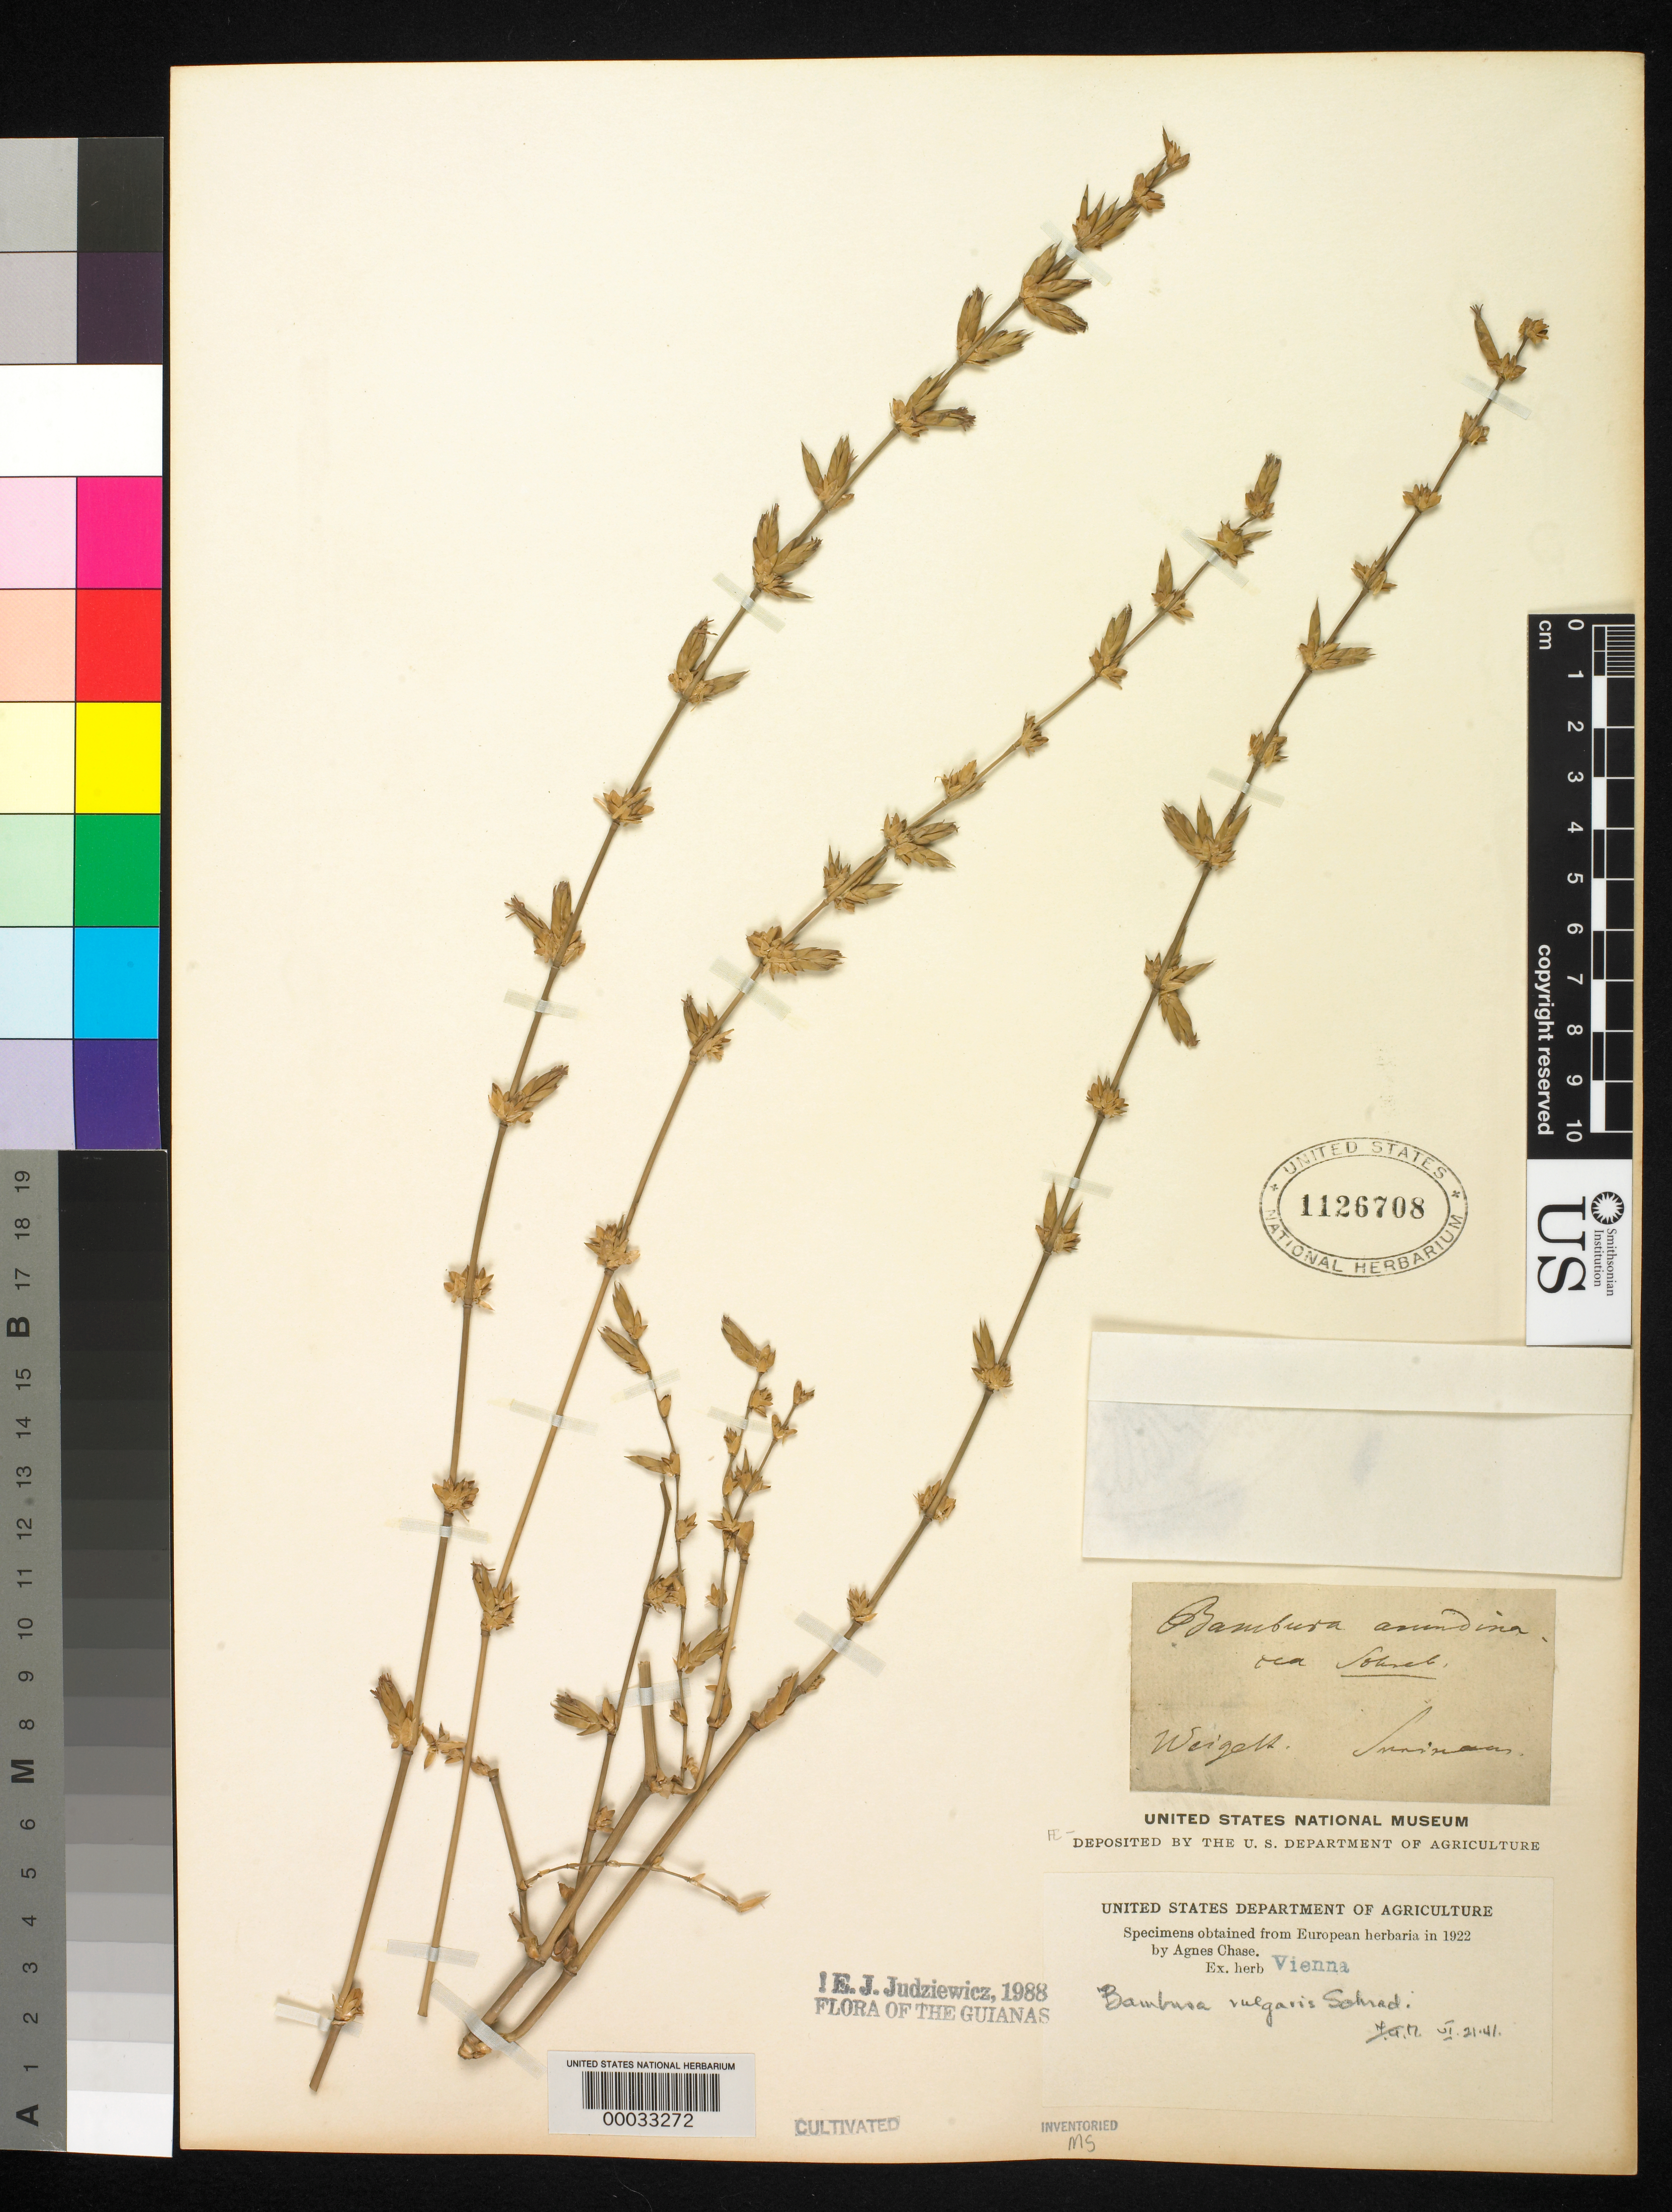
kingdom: Plantae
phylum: Tracheophyta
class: Liliopsida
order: Poales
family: Poaceae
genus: Bambusa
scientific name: Bambusa vulgaris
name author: Schrad. ex J.C. Wendl.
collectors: -. Weigelt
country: Suriname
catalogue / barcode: US 1126708